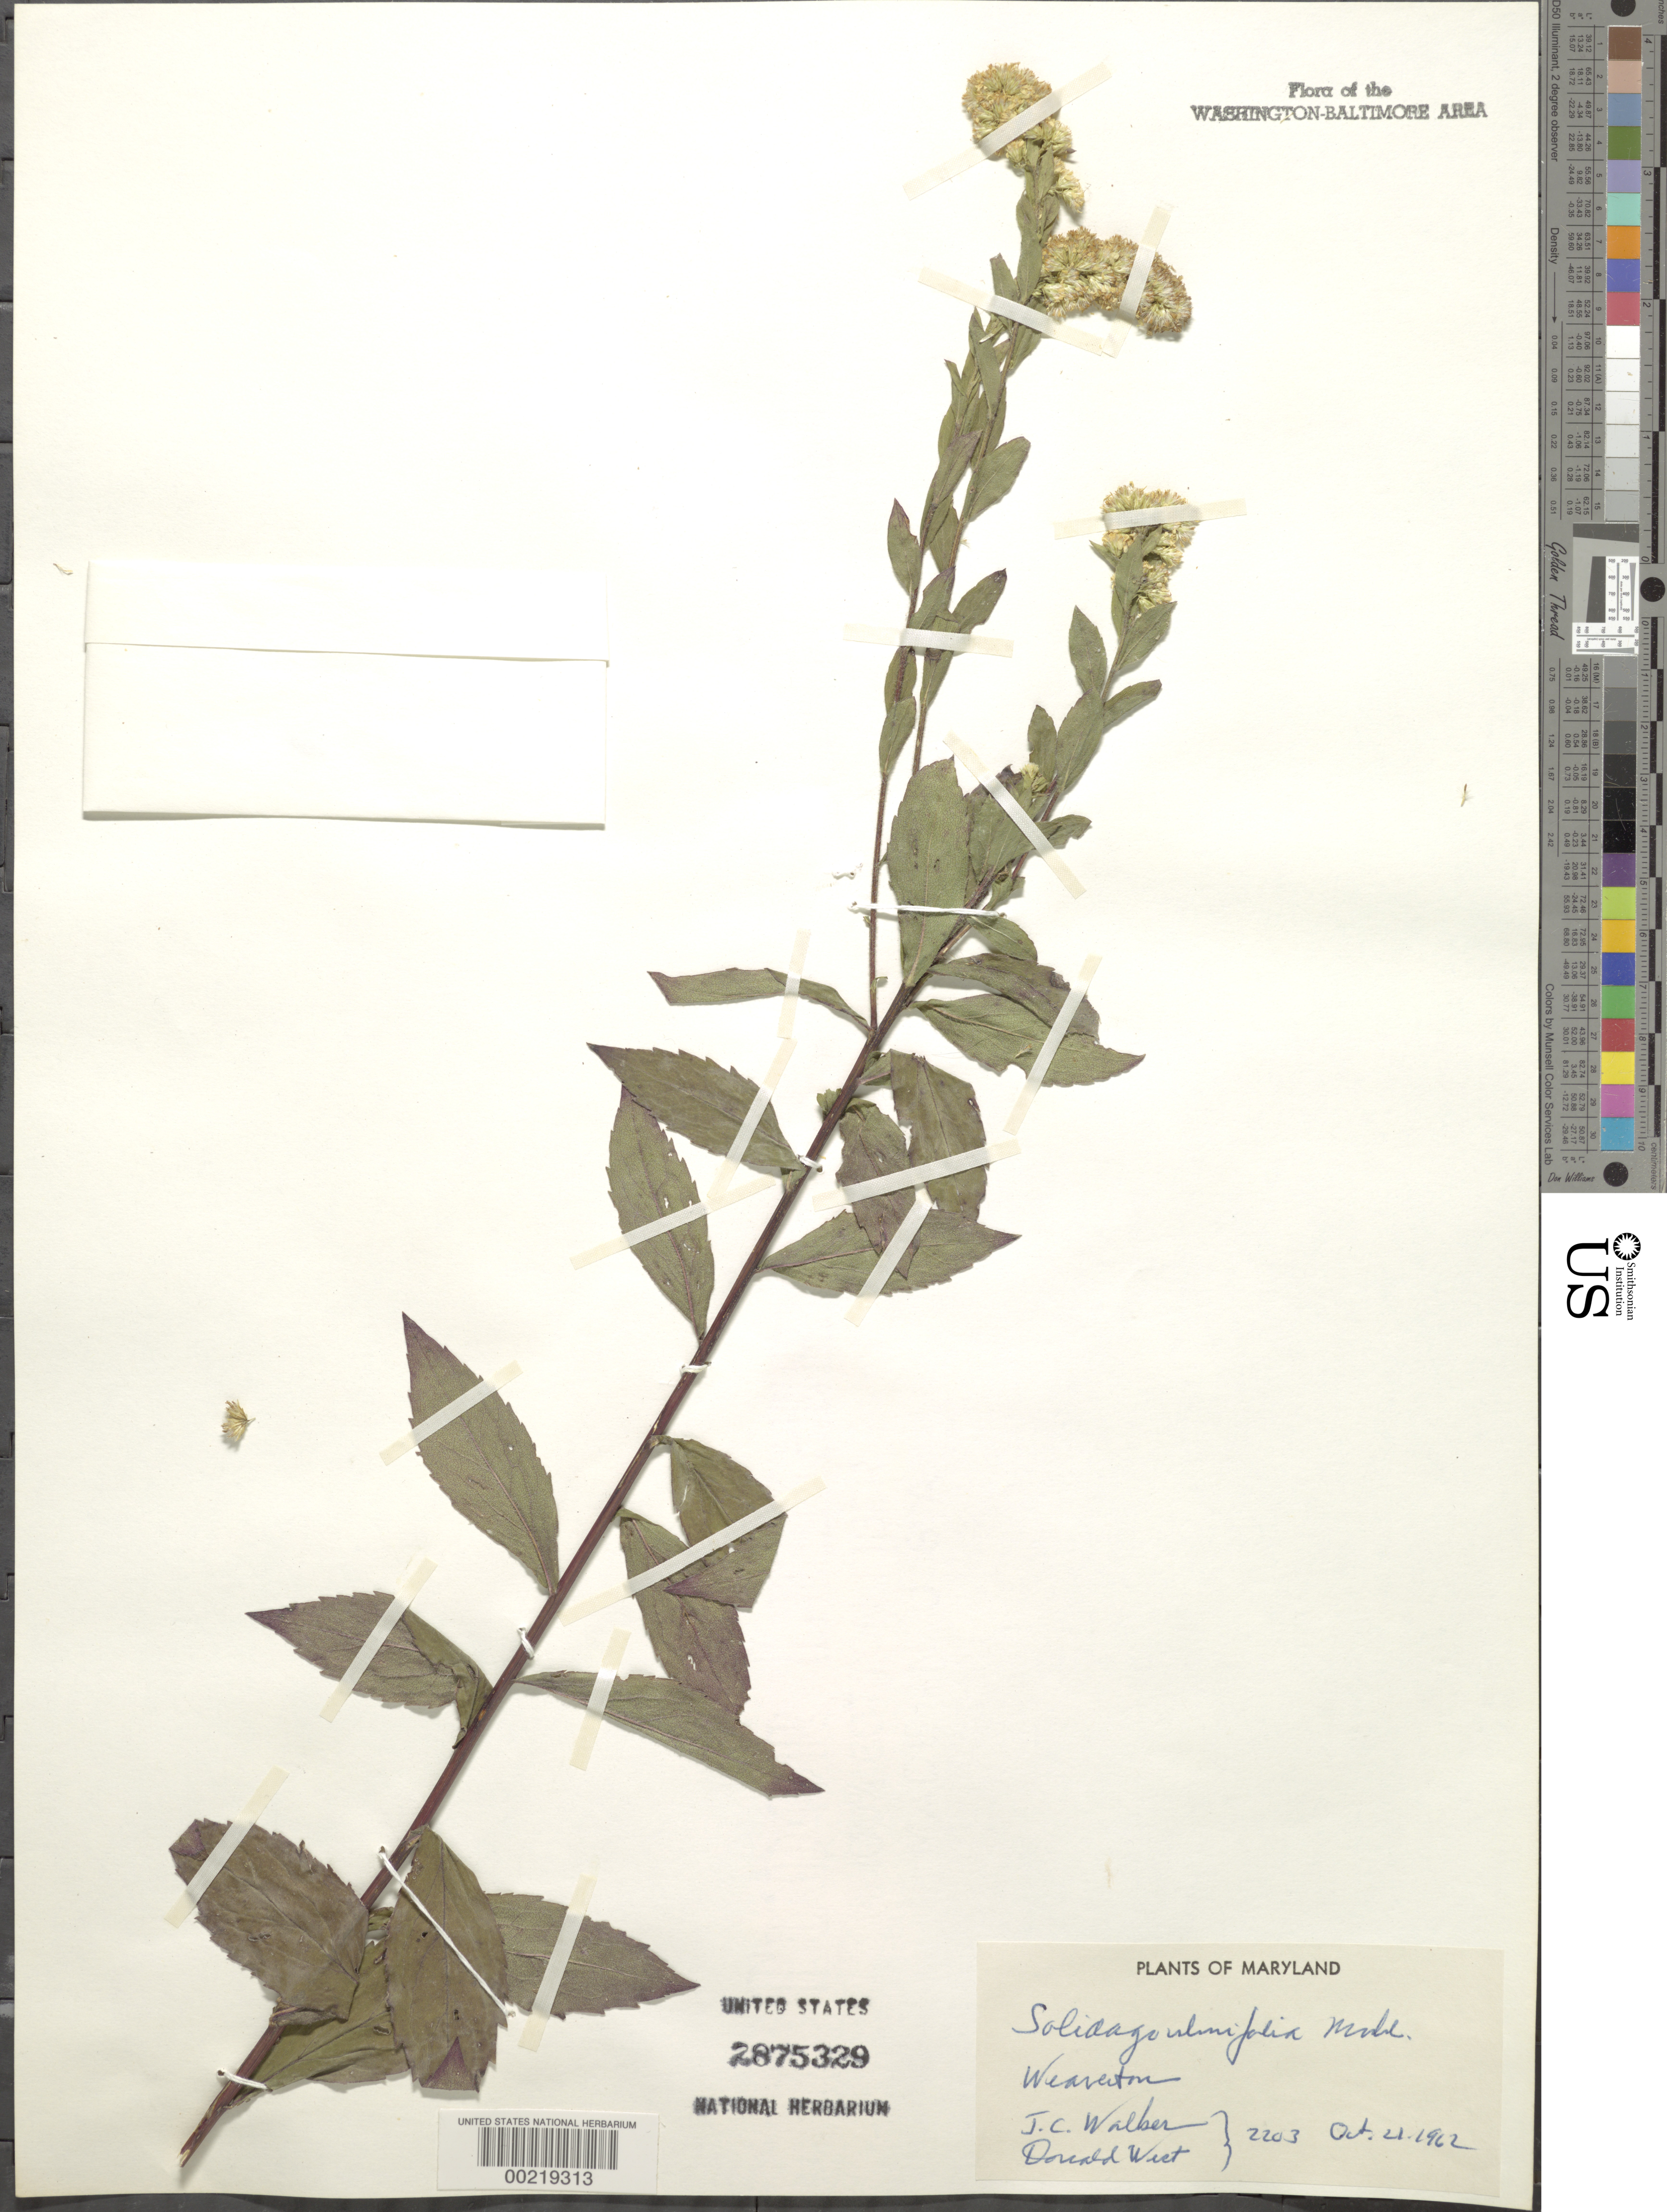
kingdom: Plantae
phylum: Tracheophyta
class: Magnoliopsida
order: Asterales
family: Asteraceae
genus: Solidago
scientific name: Solidago ulmifolia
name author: Muhl. ex Willd.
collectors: J. Walker & D. West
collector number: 2203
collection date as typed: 21 Oct 1962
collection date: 1962-10-21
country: United States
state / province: Maryland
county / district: Baltimore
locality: Weaverton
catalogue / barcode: US 2875329